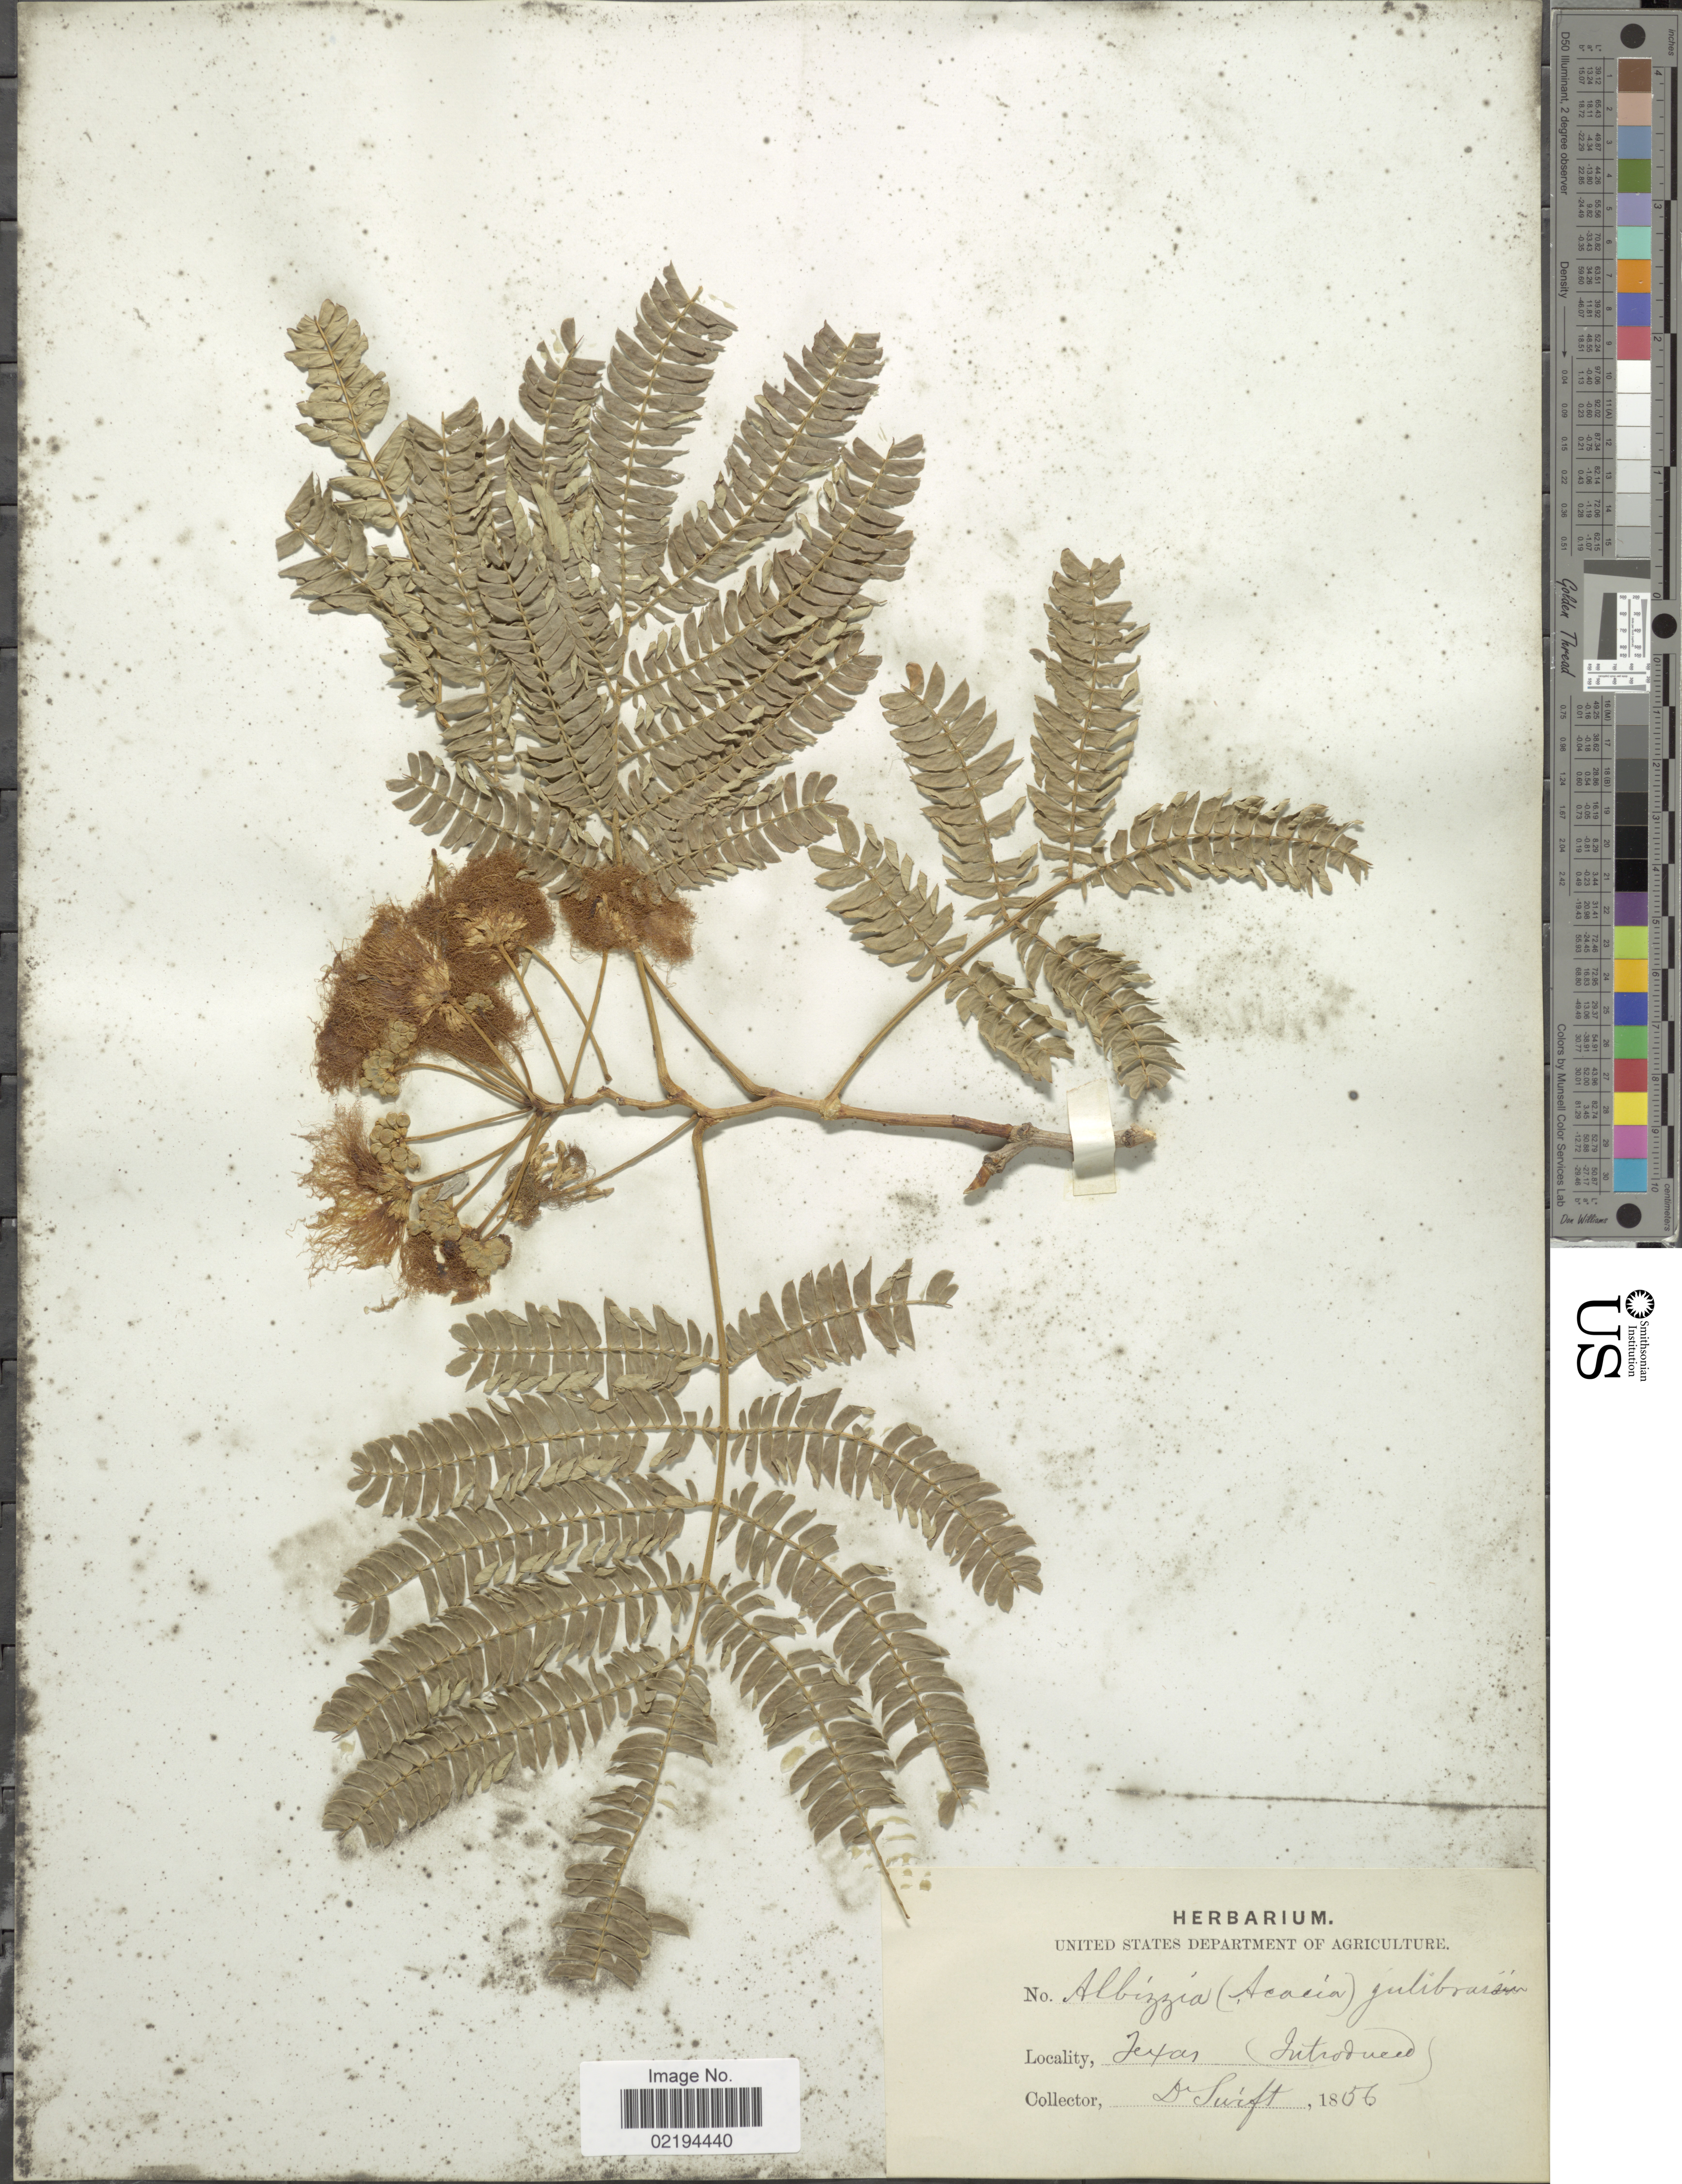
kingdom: Plantae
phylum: Tracheophyta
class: Magnoliopsida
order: Fabales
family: Fabaceae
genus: Albizia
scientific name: Albizia julibrissin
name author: Durazz.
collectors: Swift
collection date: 1856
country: United States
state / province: Texas